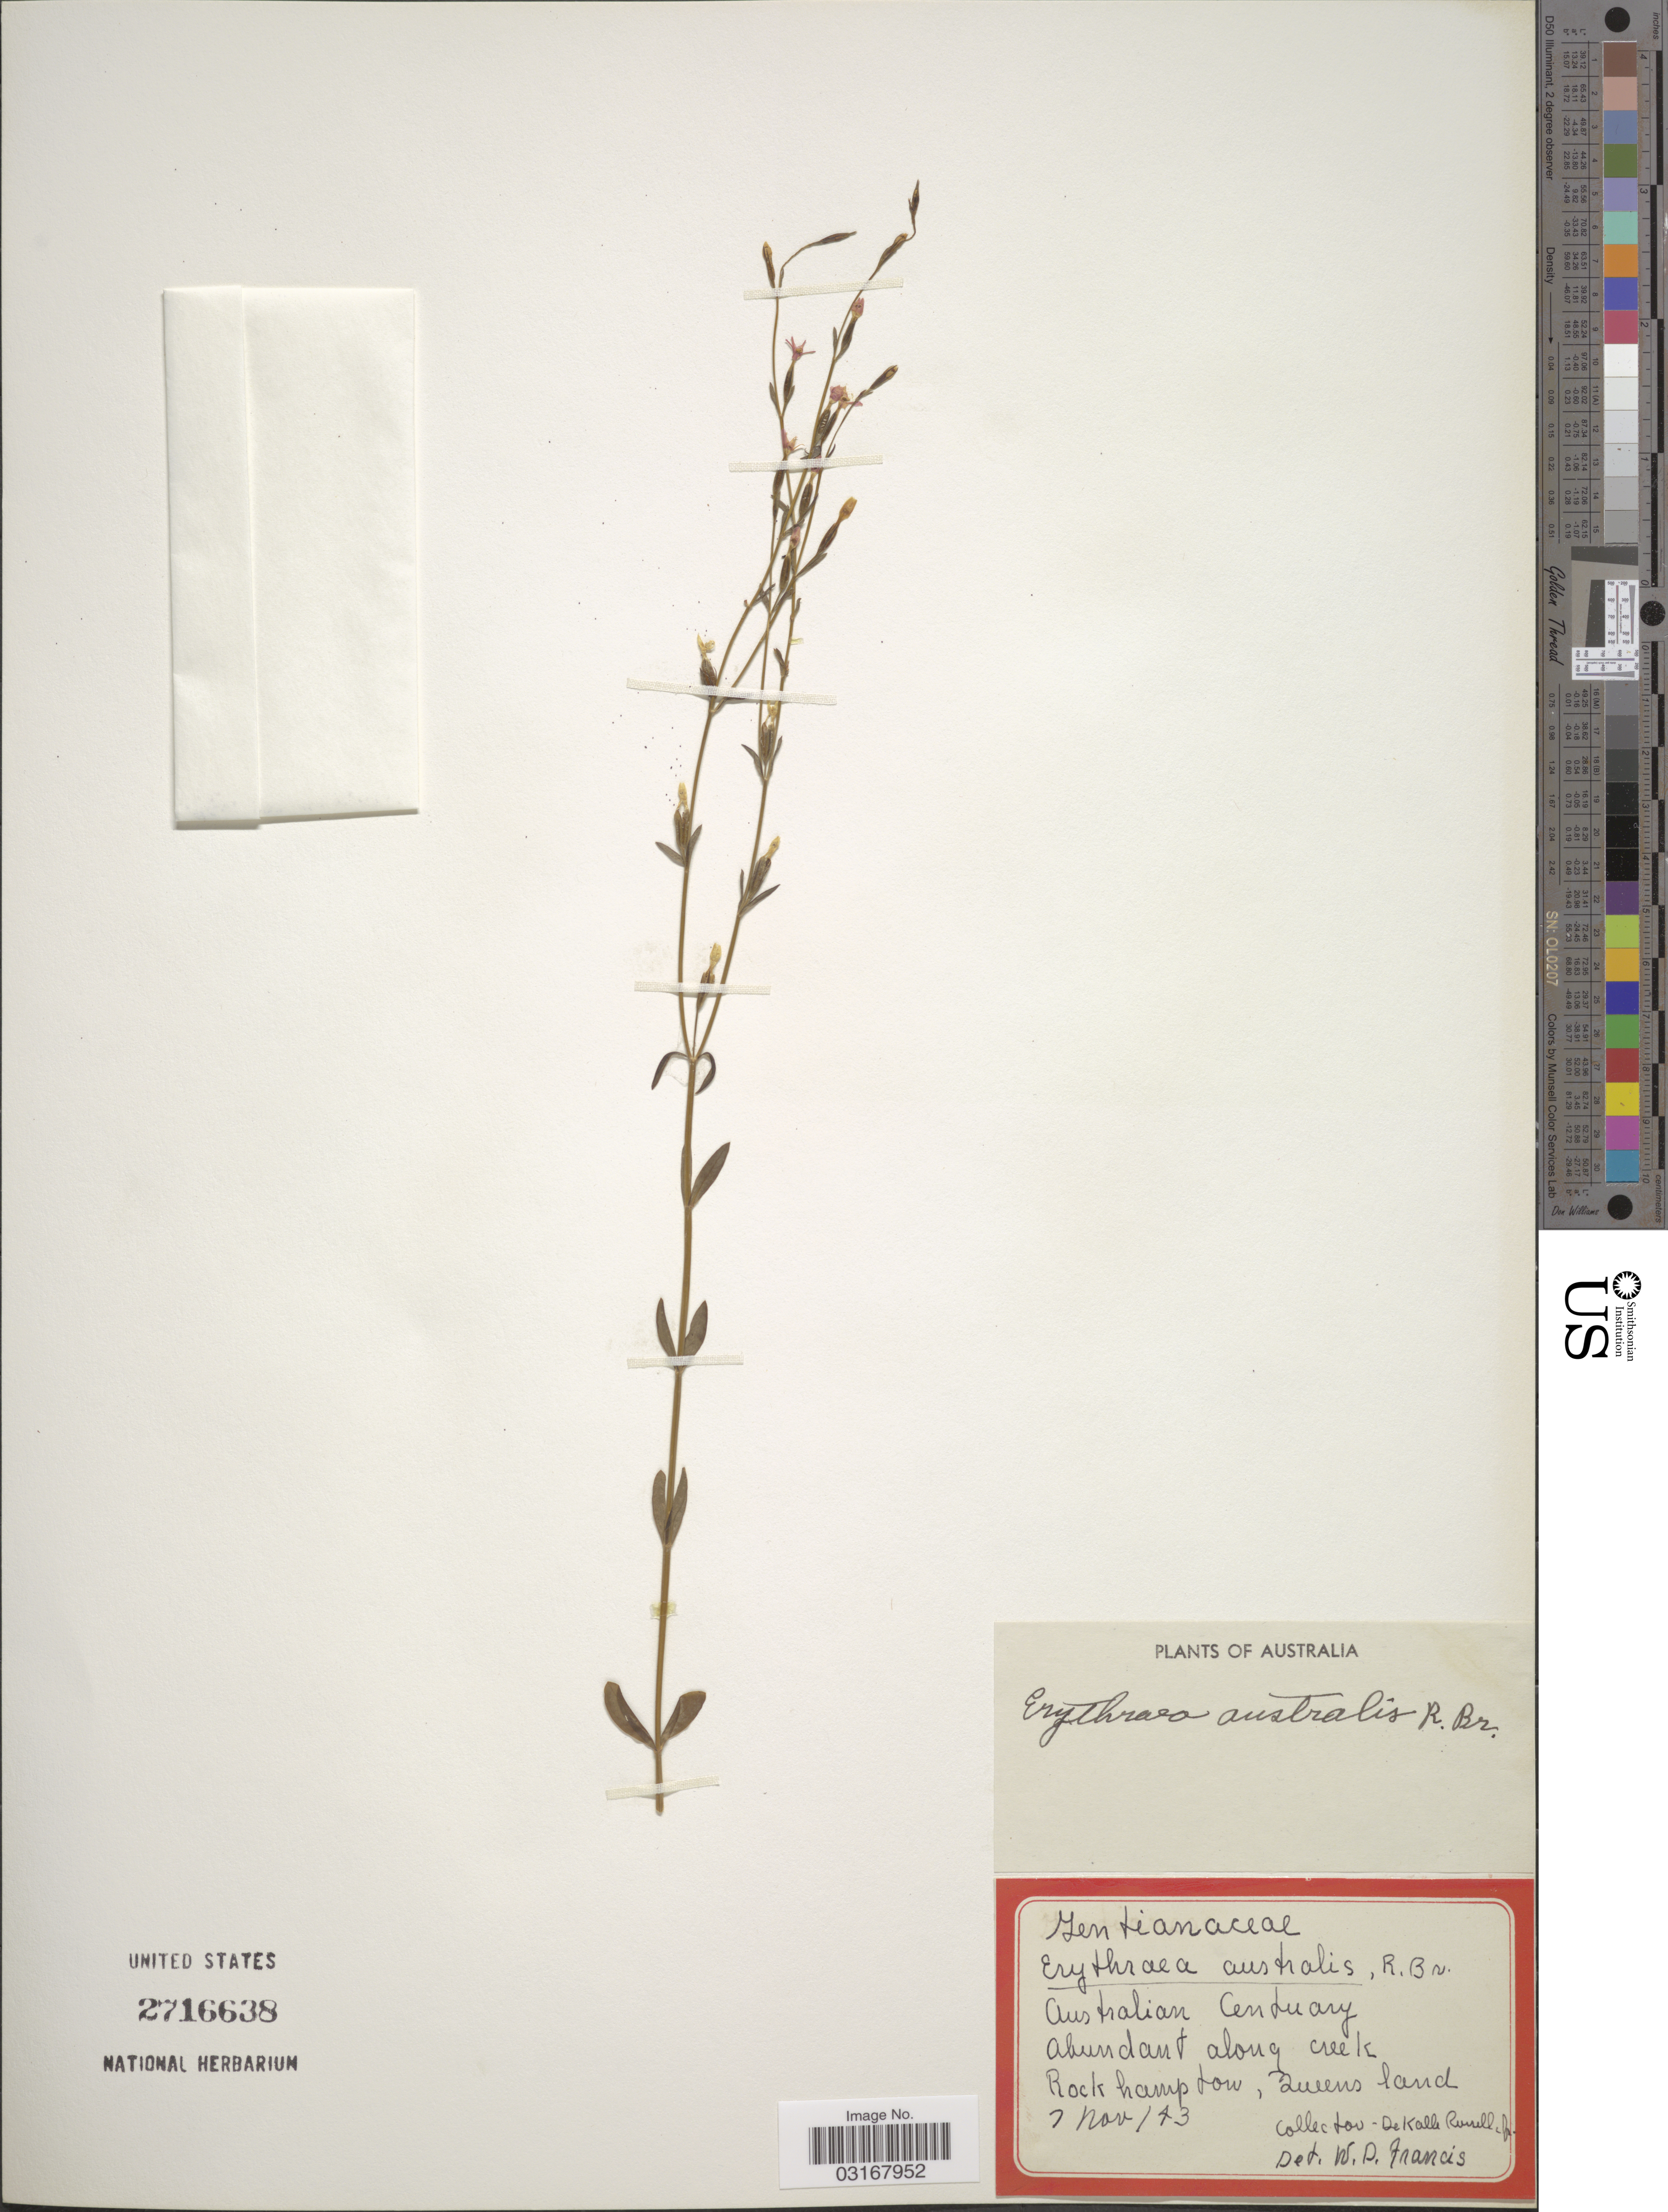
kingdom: Plantae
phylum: Tracheophyta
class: Magnoliopsida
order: Gentianales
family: Gentianaceae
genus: Schenkia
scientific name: Schenkia australis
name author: (R. Br.) G. Mans.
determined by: Strong, Mark T., (BOT), Smithsonian Institution - National Museum of Natural History (UNITED STATES)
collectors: D. K. Russell Jr.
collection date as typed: Transcribed d/m/y: 7/11/43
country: Australia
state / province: Queensland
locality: Australian Centuary. Abundant along creek. Rockhampton.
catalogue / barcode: US 2716638